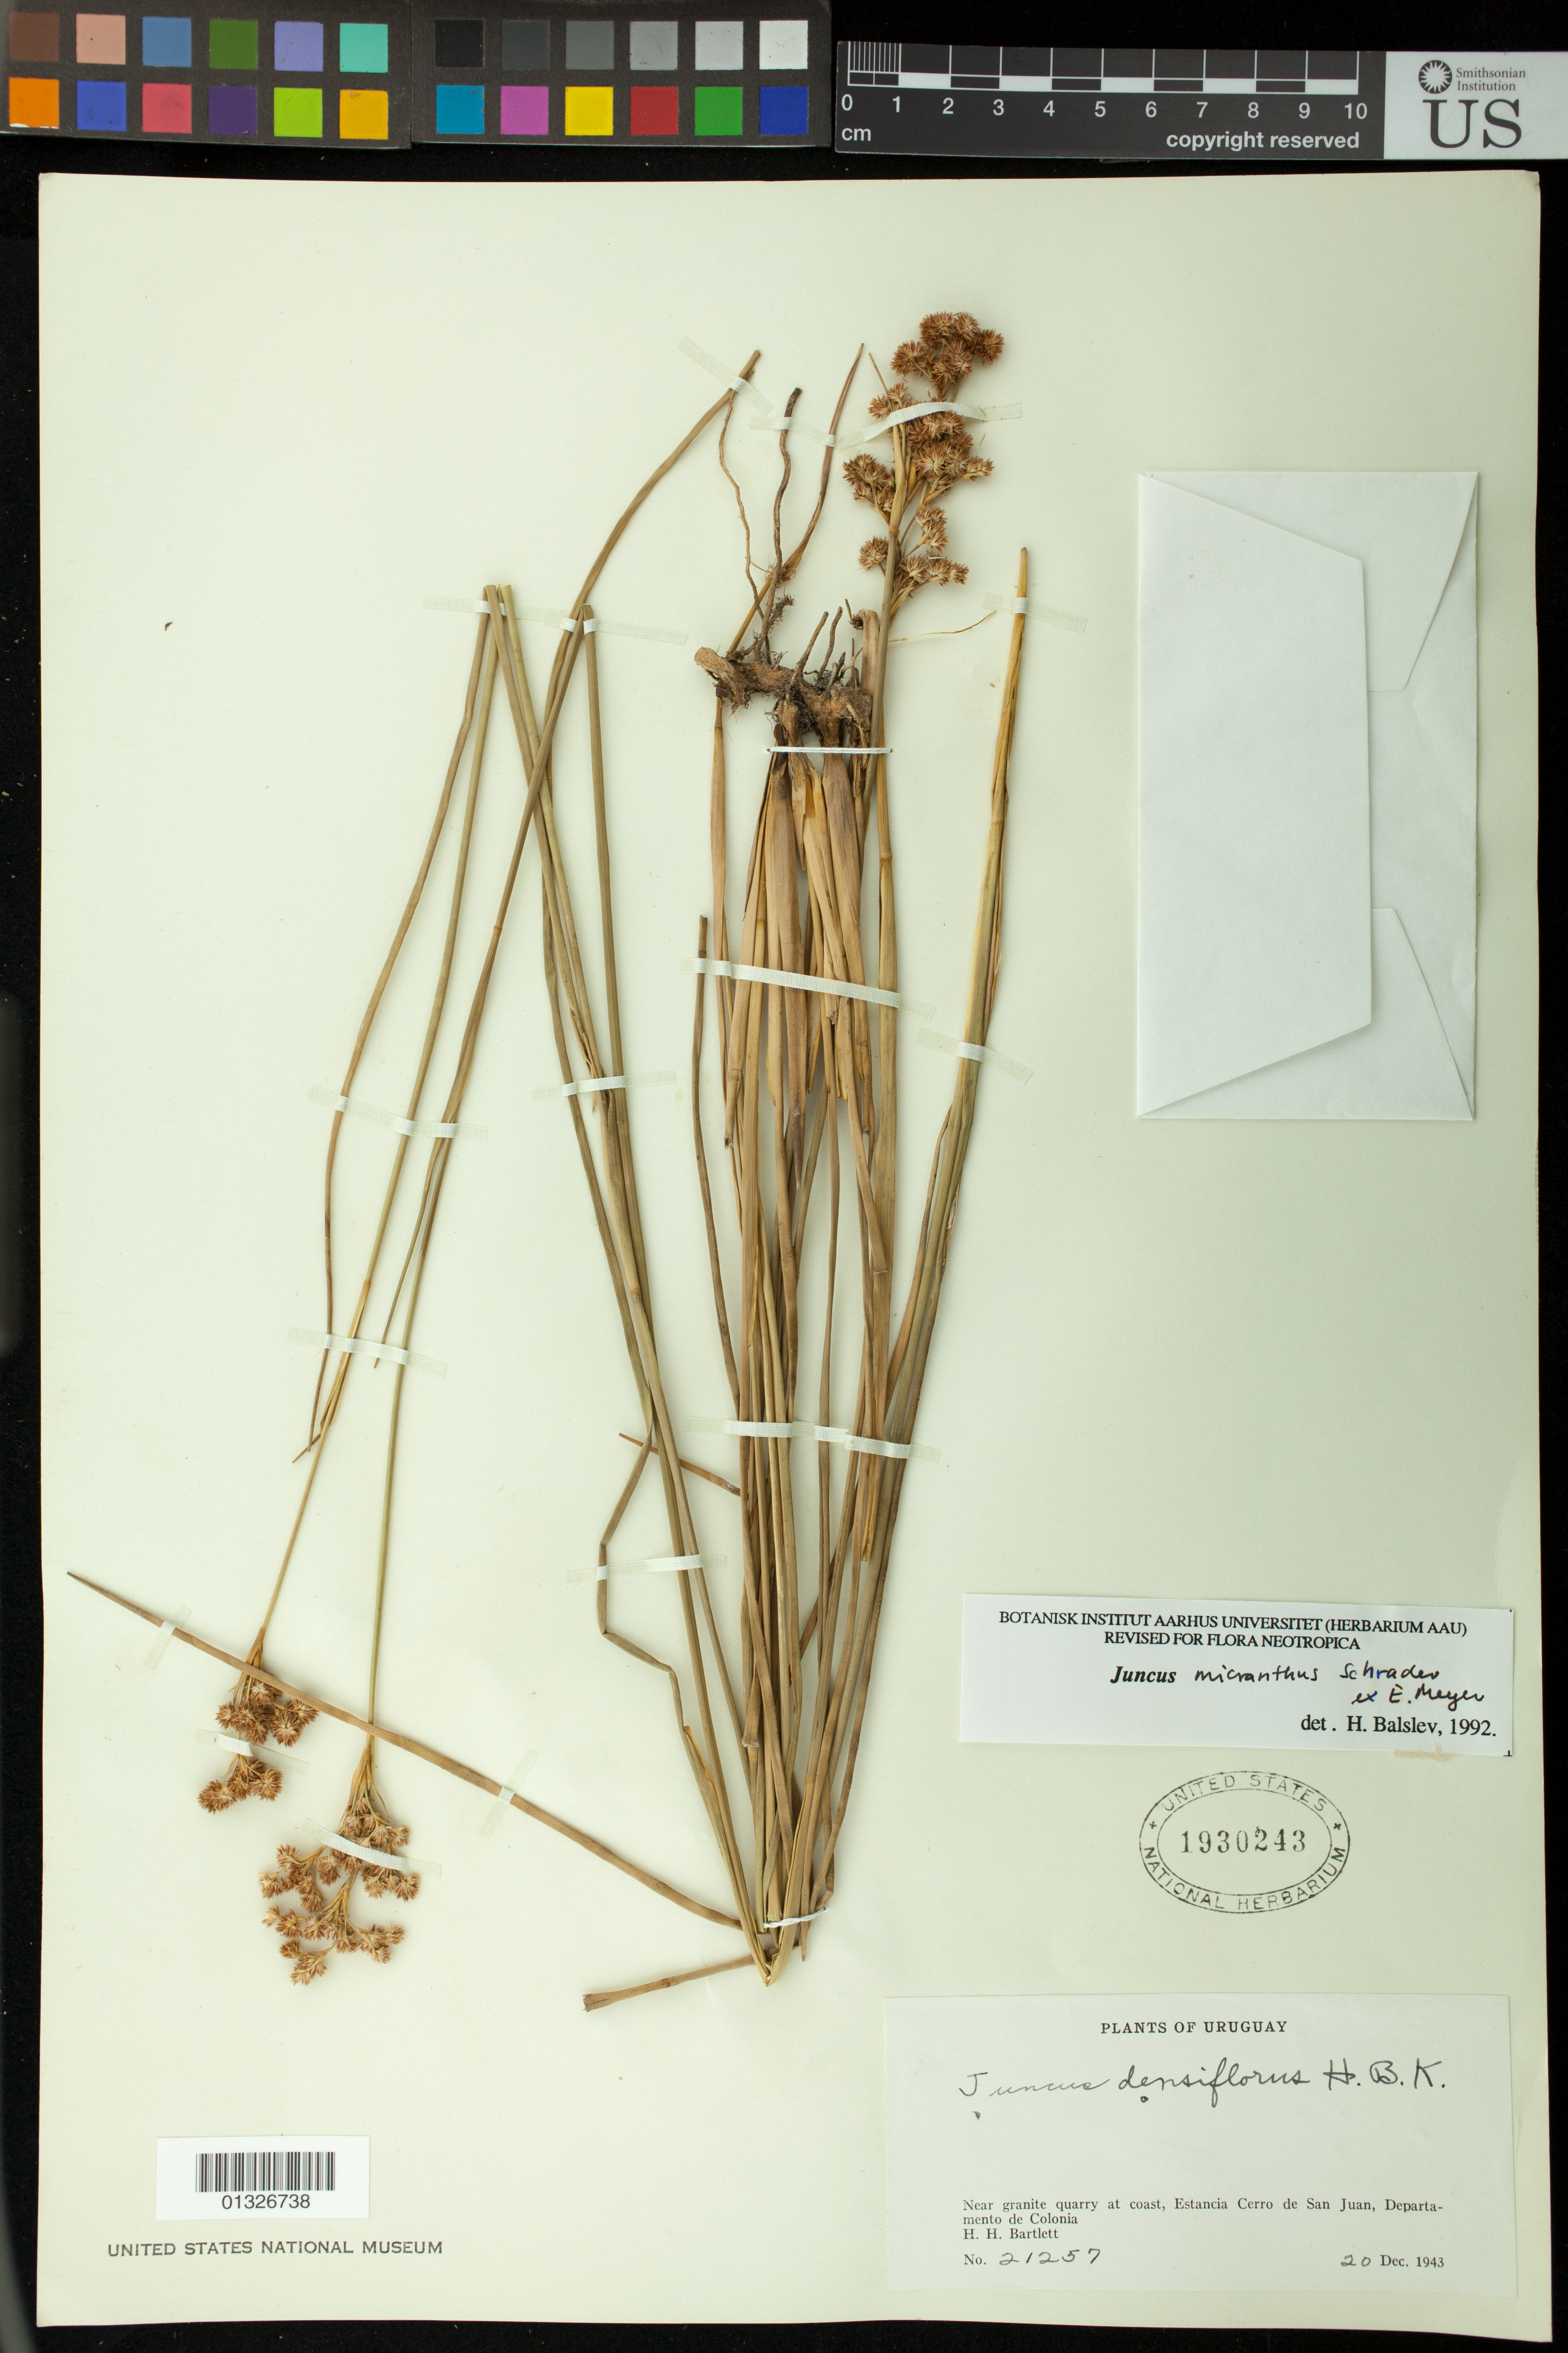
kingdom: Plantae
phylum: Tracheophyta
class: Liliopsida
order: Poales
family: Juncaceae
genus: Juncus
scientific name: Juncus micranthus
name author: Schrad. ex E. Mey.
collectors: H. H. Bartlett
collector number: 21257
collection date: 1943-12-20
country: Uruguay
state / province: Colonia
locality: Near granite quarry at coast, Estancia Cerro de San Juan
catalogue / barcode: US 1930243